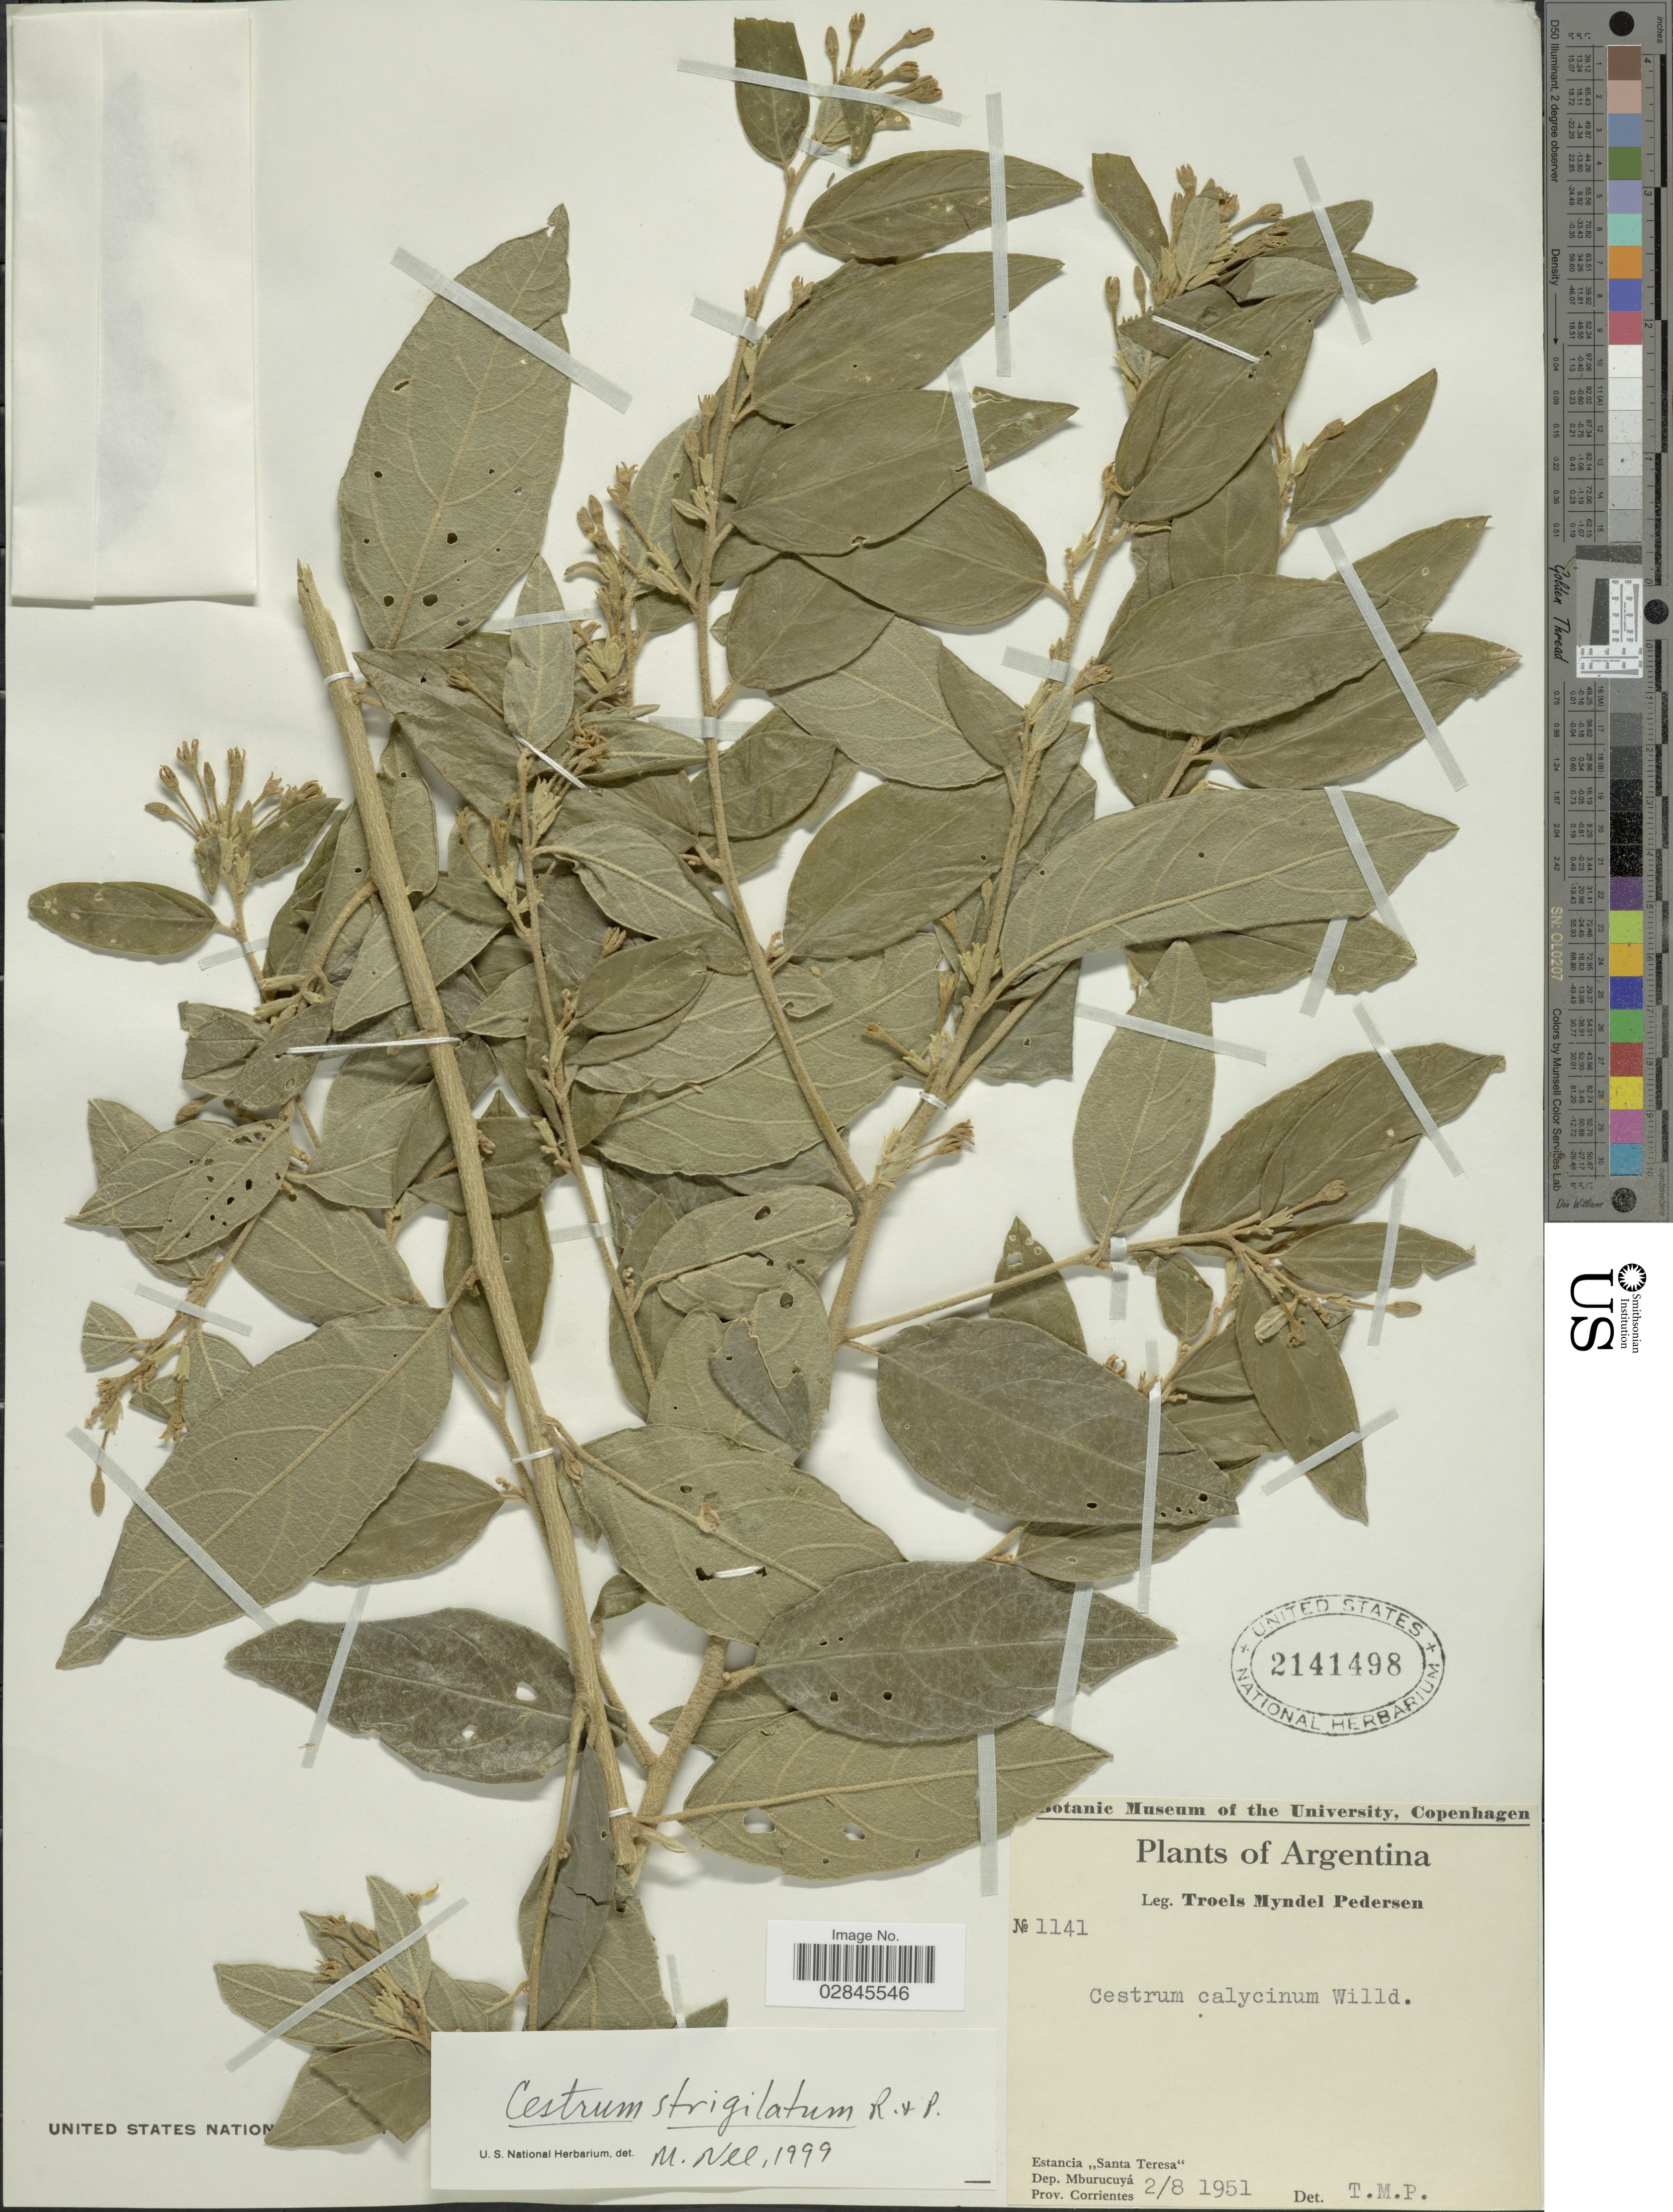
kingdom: Plantae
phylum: Tracheophyta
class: Magnoliopsida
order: Solanales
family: Solanaceae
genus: Cestrum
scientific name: Cestrum strigilatum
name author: Ruiz & Pav.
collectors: T. Pederson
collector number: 1141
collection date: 1951-08-02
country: Argentina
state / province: Corrientes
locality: Estancia "Santa Teresa". Dep. Mburucuyá.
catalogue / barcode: US 2141498